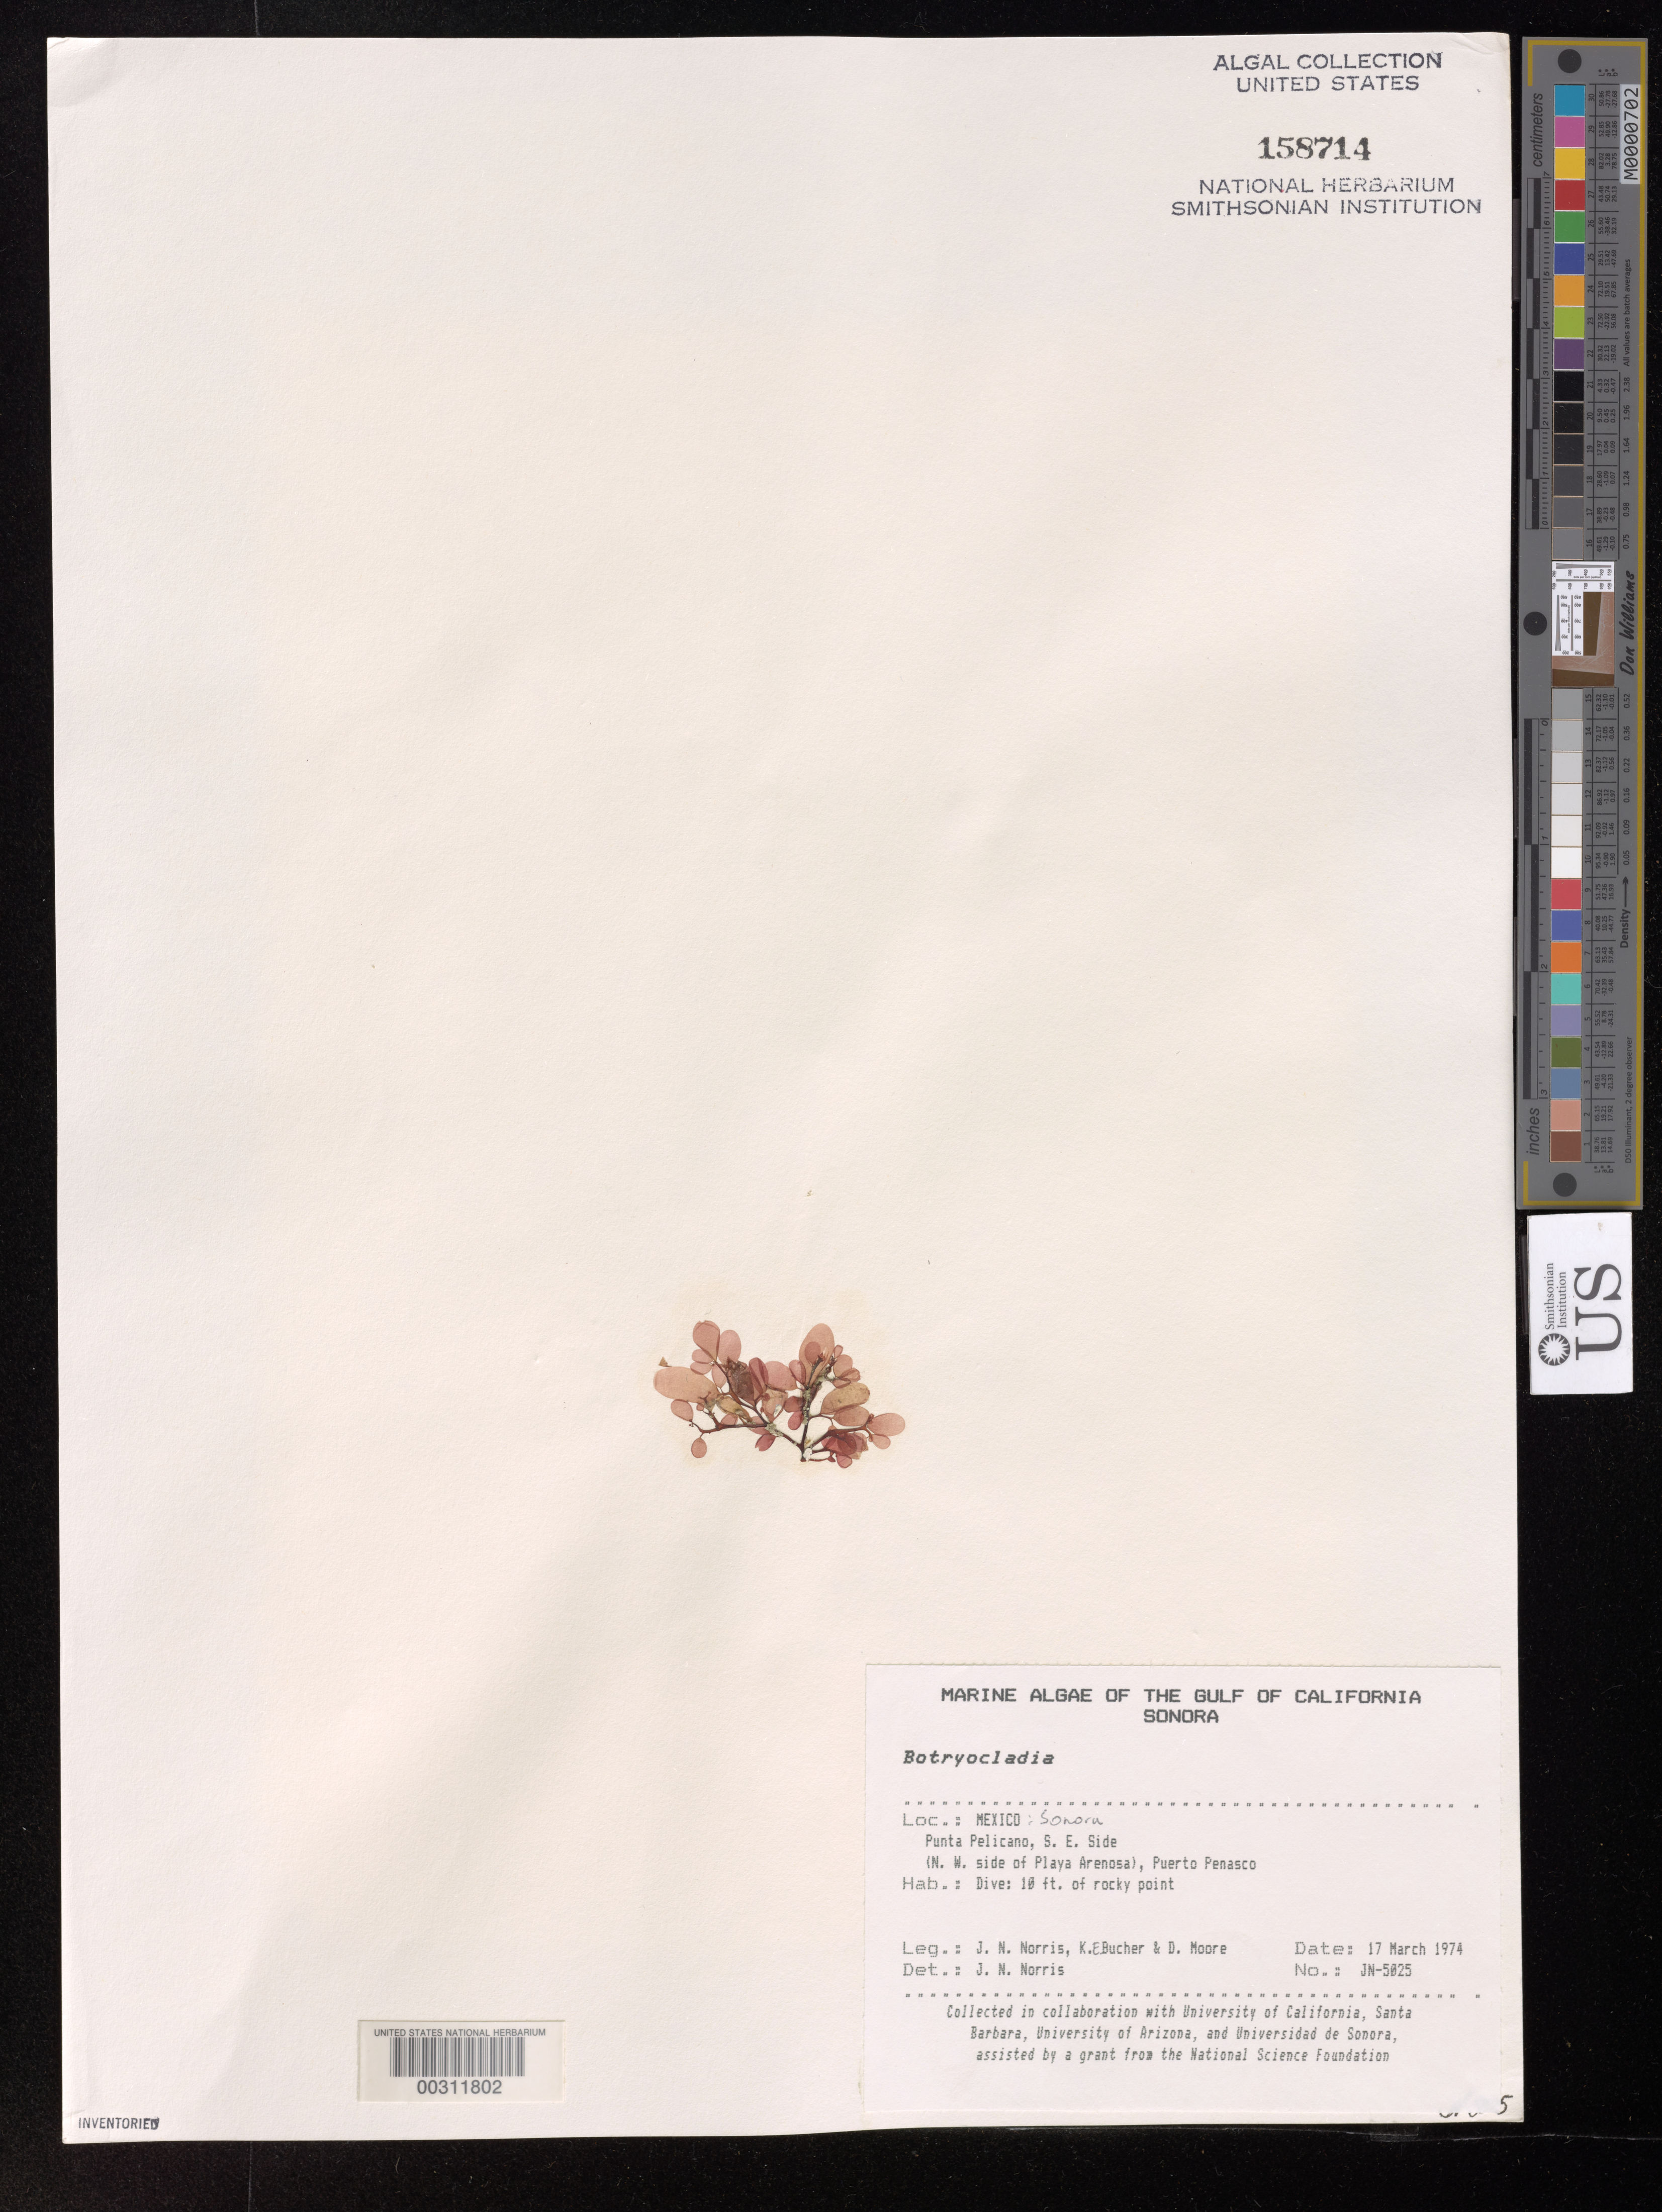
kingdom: Plantae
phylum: Rhodophyta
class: Florideophyceae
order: Rhodymeniales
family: Rhodymeniaceae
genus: Botryocladia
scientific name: Botryocladia sp.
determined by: Norris, James N.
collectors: J. N. Norris, K. E. Bucher & D. Moore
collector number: JN-5025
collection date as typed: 17 Mar 1974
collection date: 1974-03-17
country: Mexico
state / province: Sonora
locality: Punta Pelicano, Puerto Penasco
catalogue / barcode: US 158714